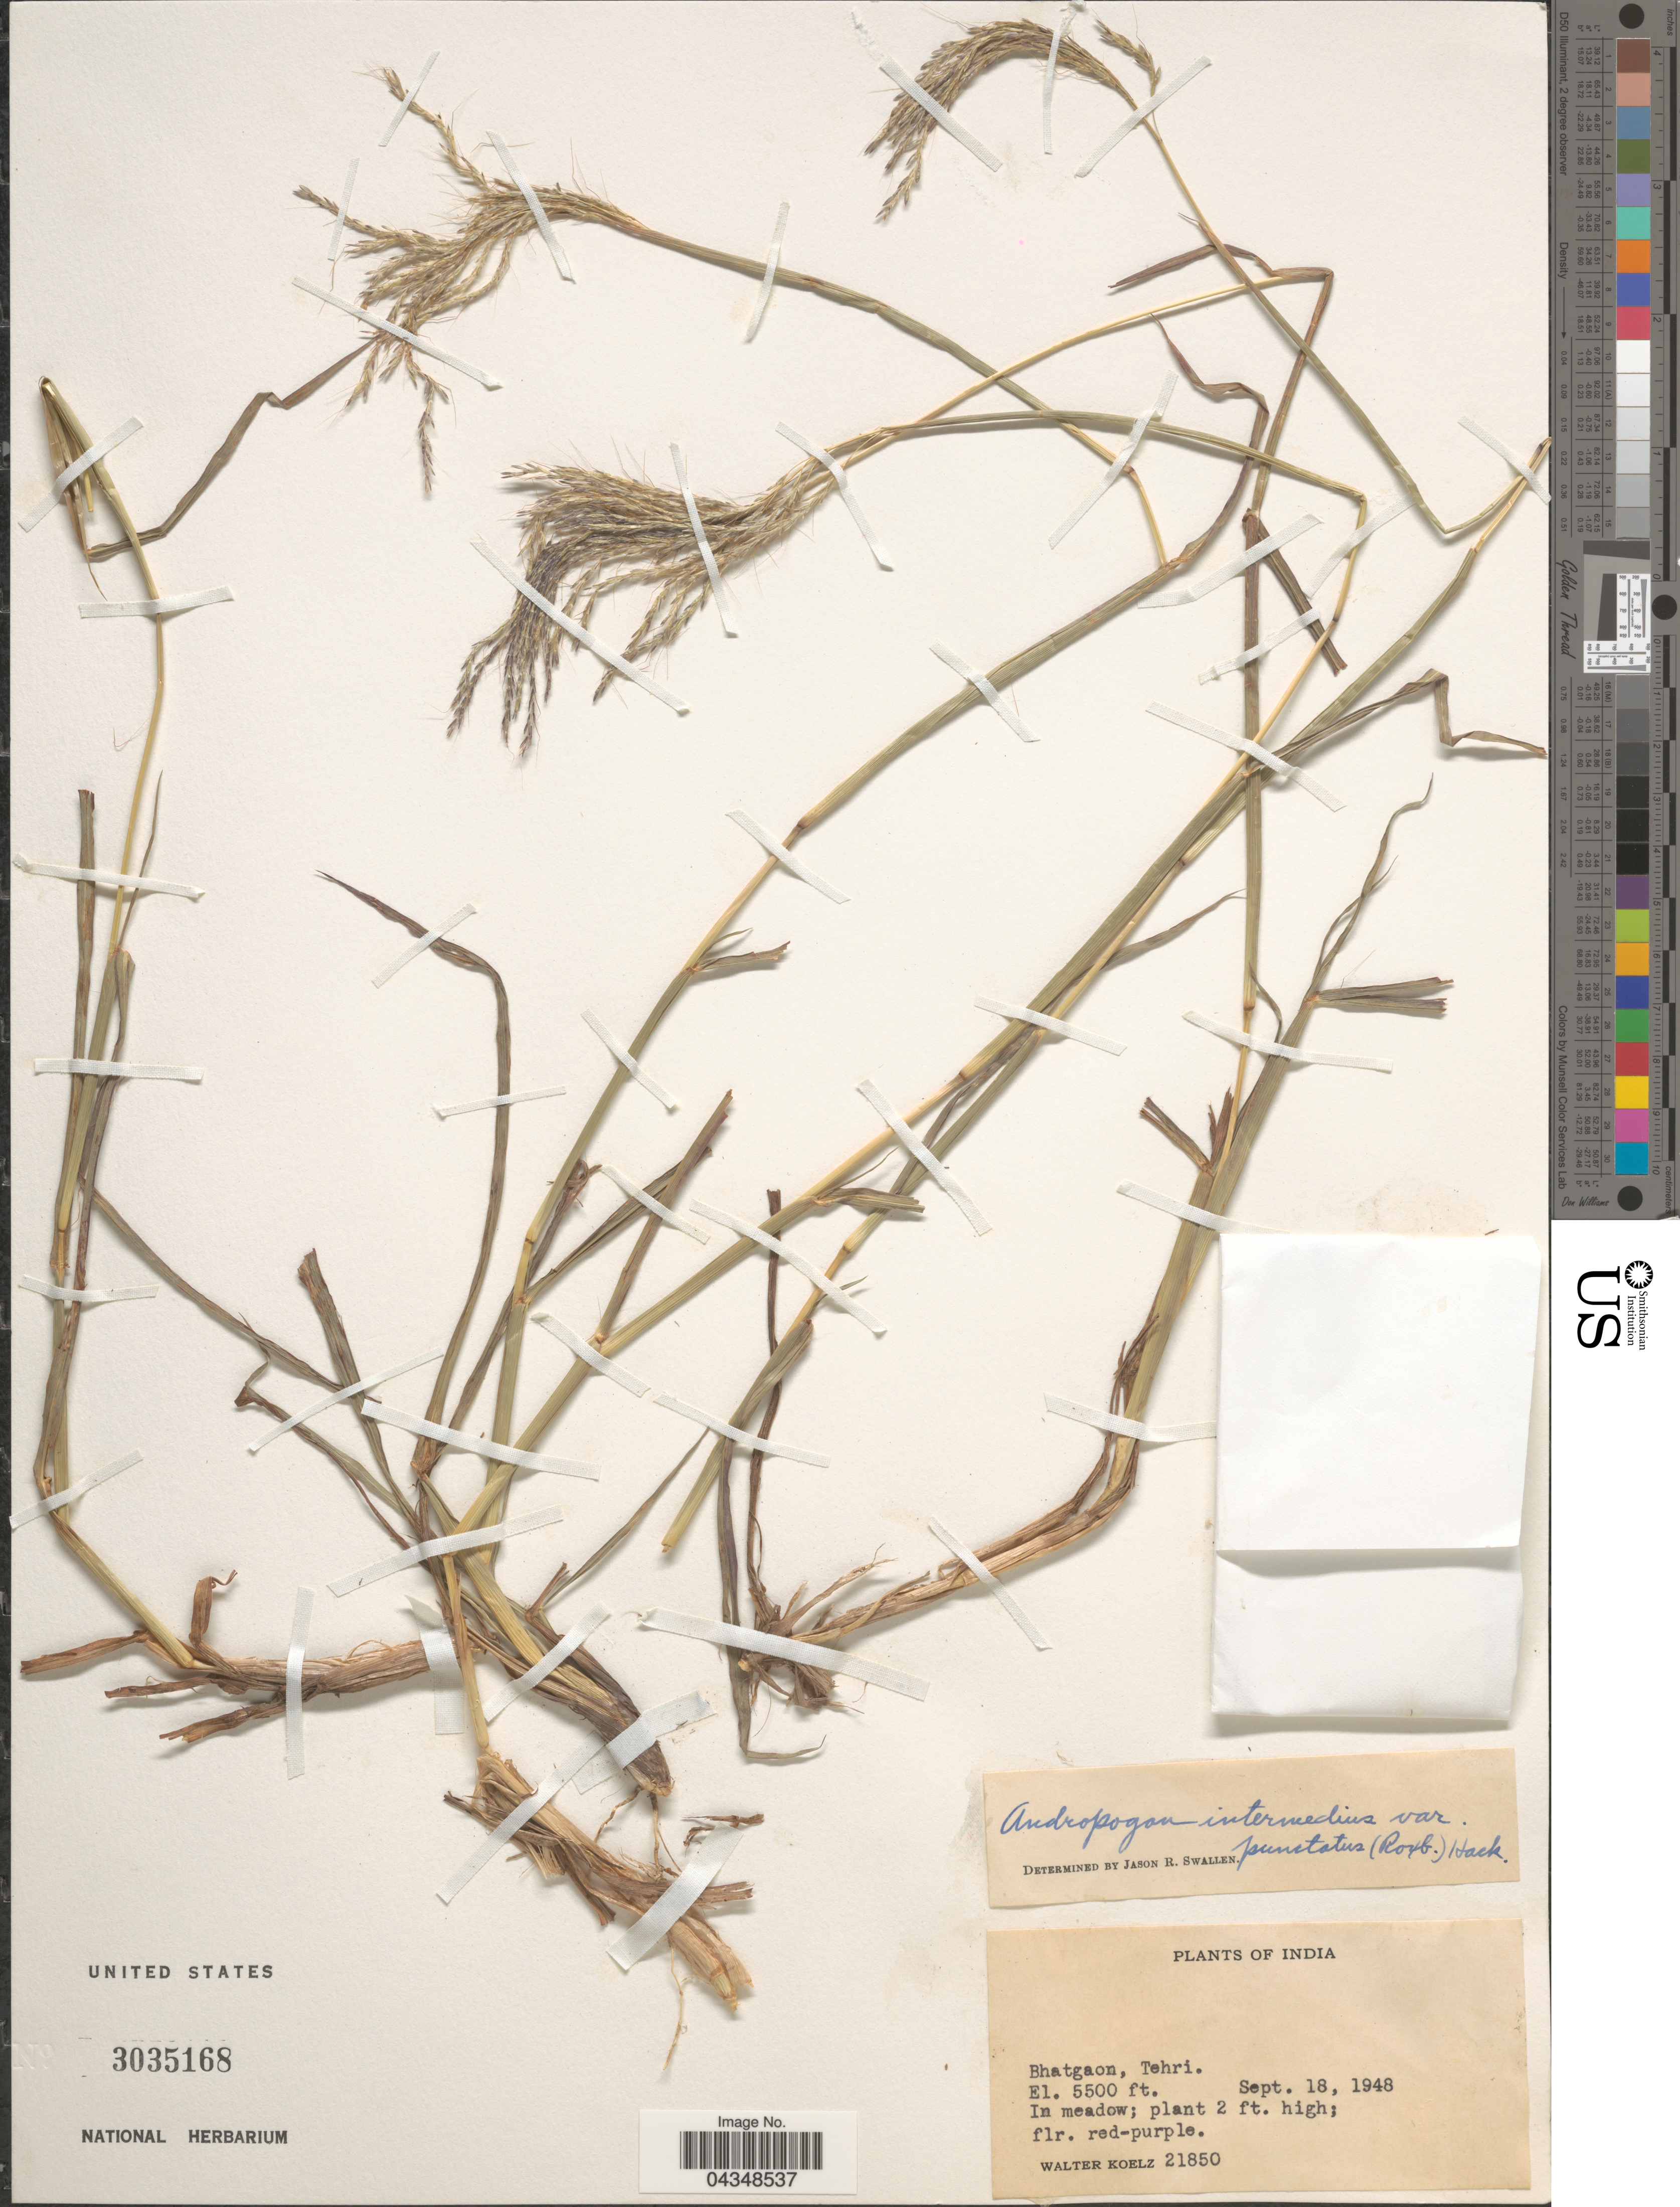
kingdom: Plantae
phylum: Tracheophyta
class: Liliopsida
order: Poales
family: Poaceae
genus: Bothriochloa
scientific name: Bothriochloa bladhii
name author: (Retz.) S.T. Blake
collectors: W. N. Koelz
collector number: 21850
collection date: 1948-09-18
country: India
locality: Bhatgaon, Tehri.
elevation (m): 1676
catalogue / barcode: US 3035168